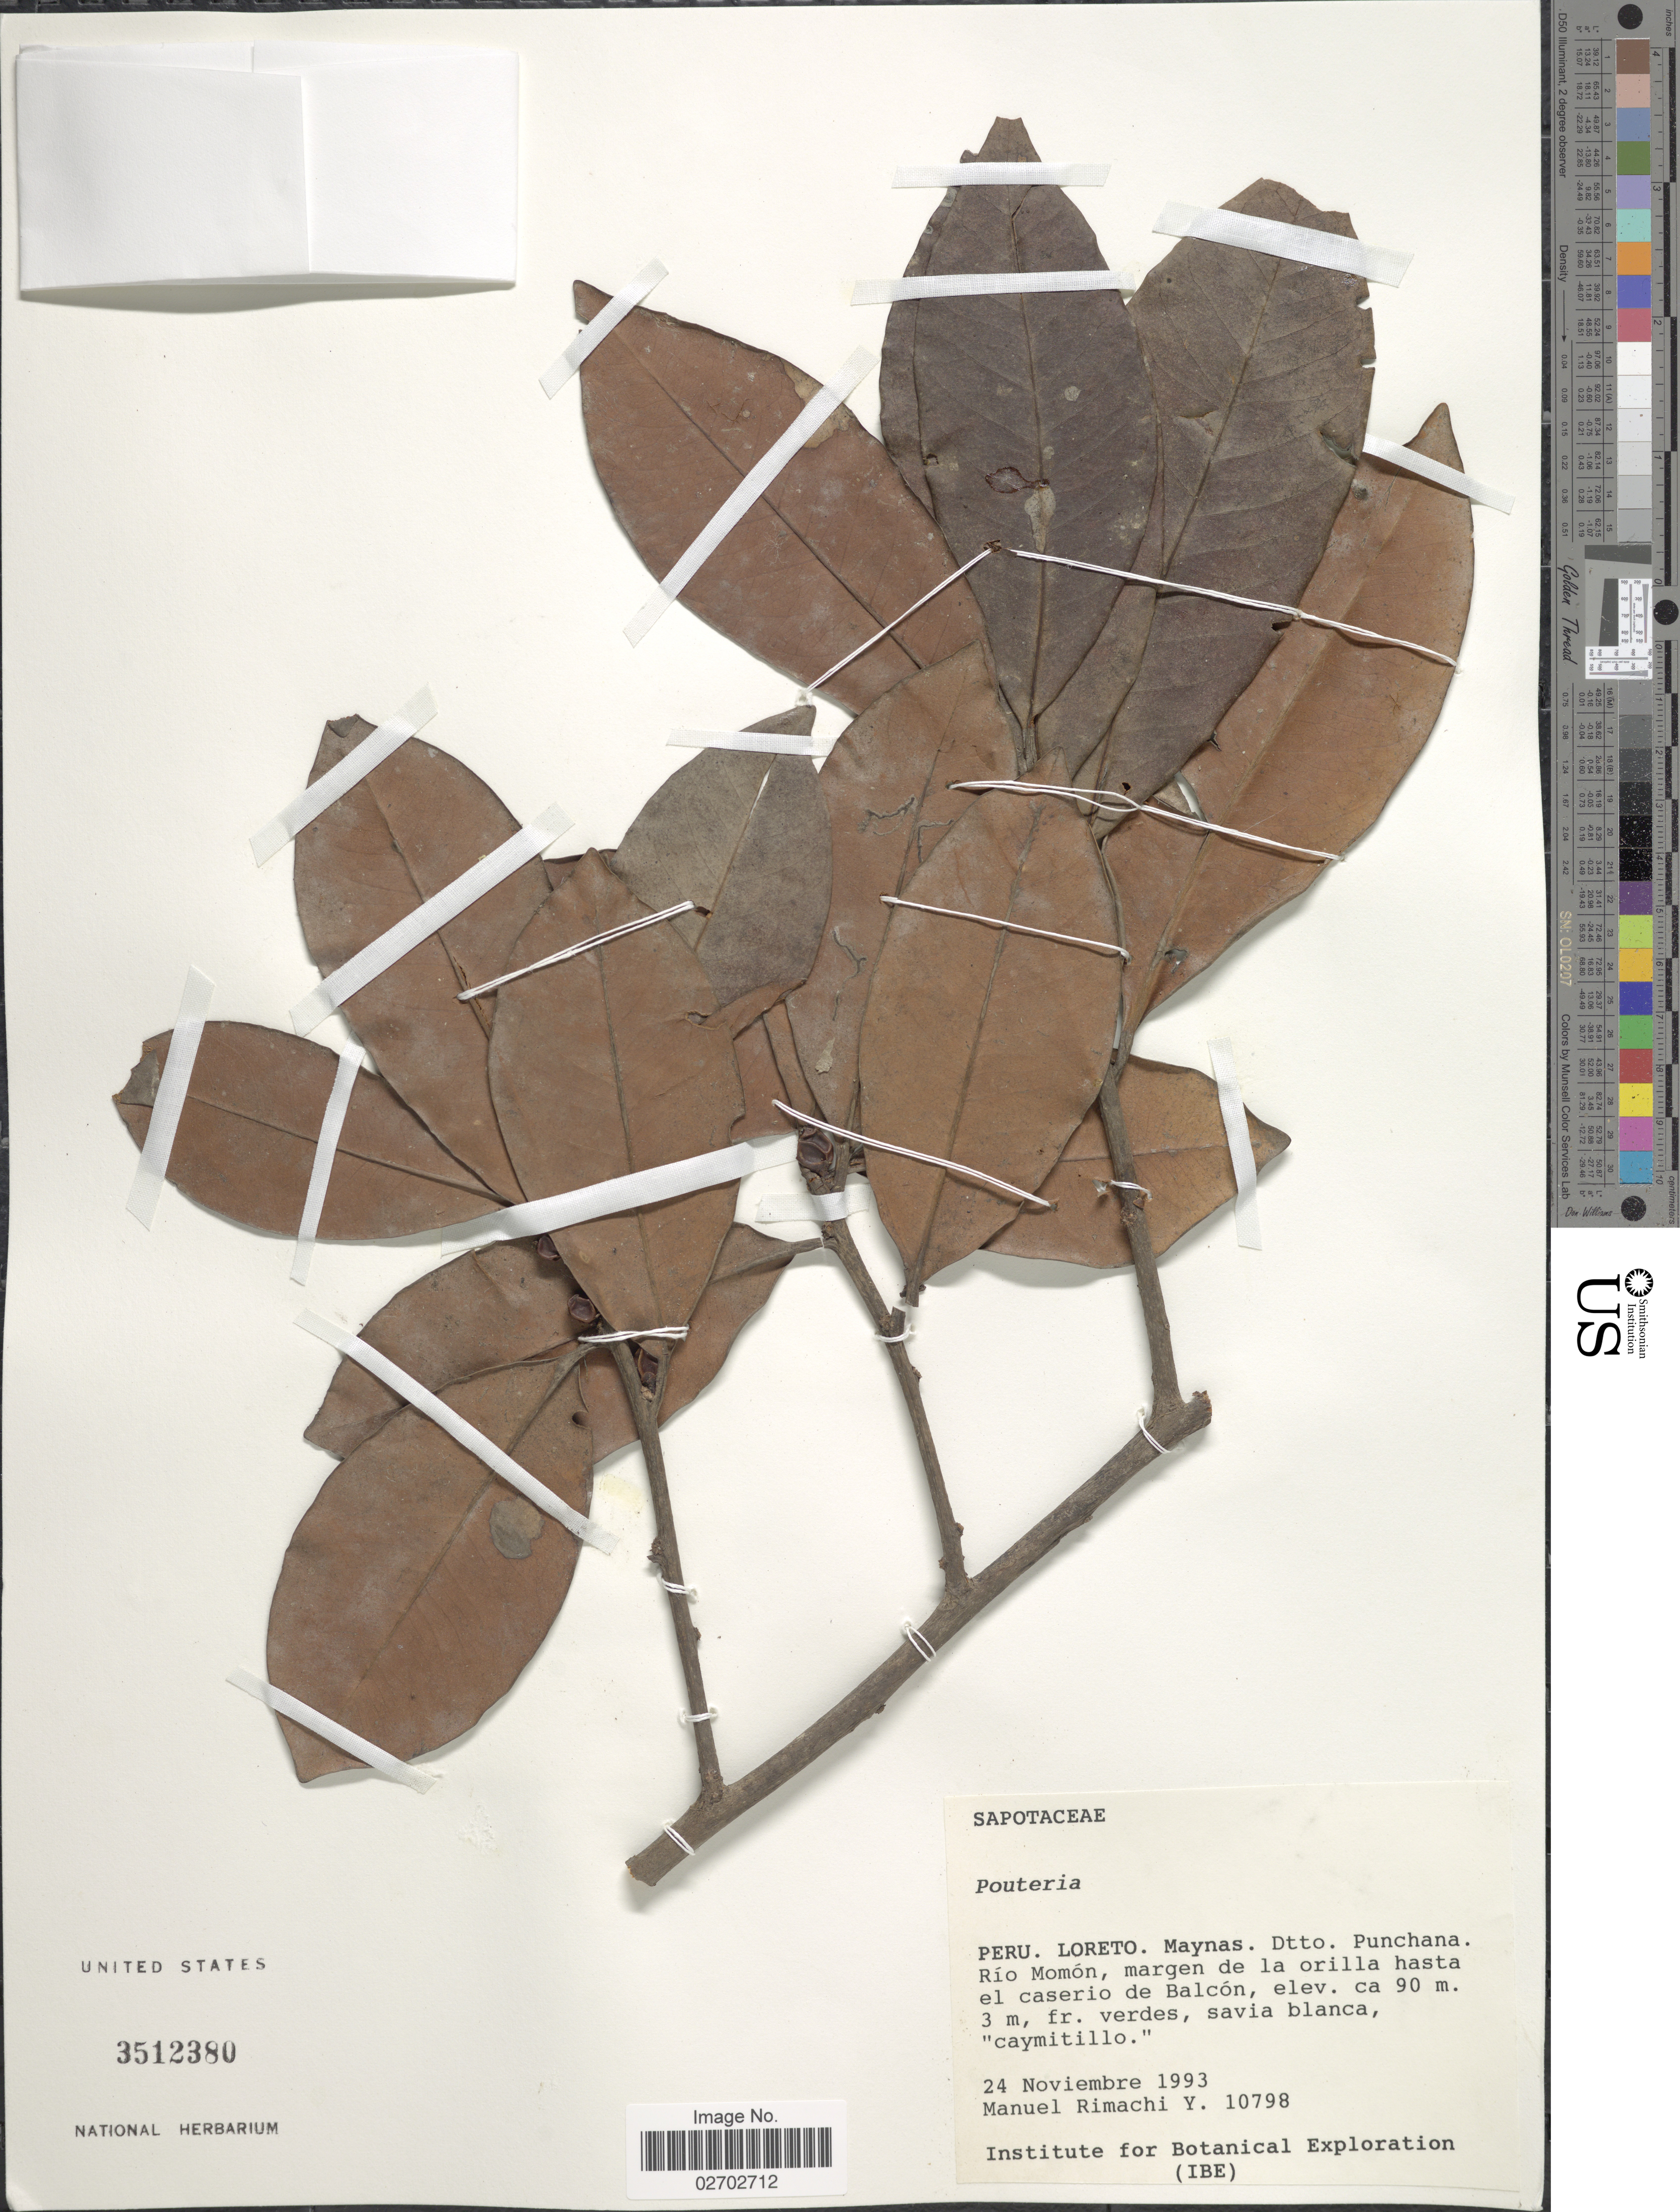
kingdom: Plantae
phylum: Tracheophyta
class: Magnoliopsida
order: Ericales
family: Sapotaceae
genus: Pouteria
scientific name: Pouteria sp.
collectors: M. Rimachi Y.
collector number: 10798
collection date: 1993-11-24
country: Peru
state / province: Loreto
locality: Maynas. Dtto. Punchana. Rio Momon, margen de la orilla hasta el caserio de Balcon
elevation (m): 90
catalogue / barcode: US 3512380